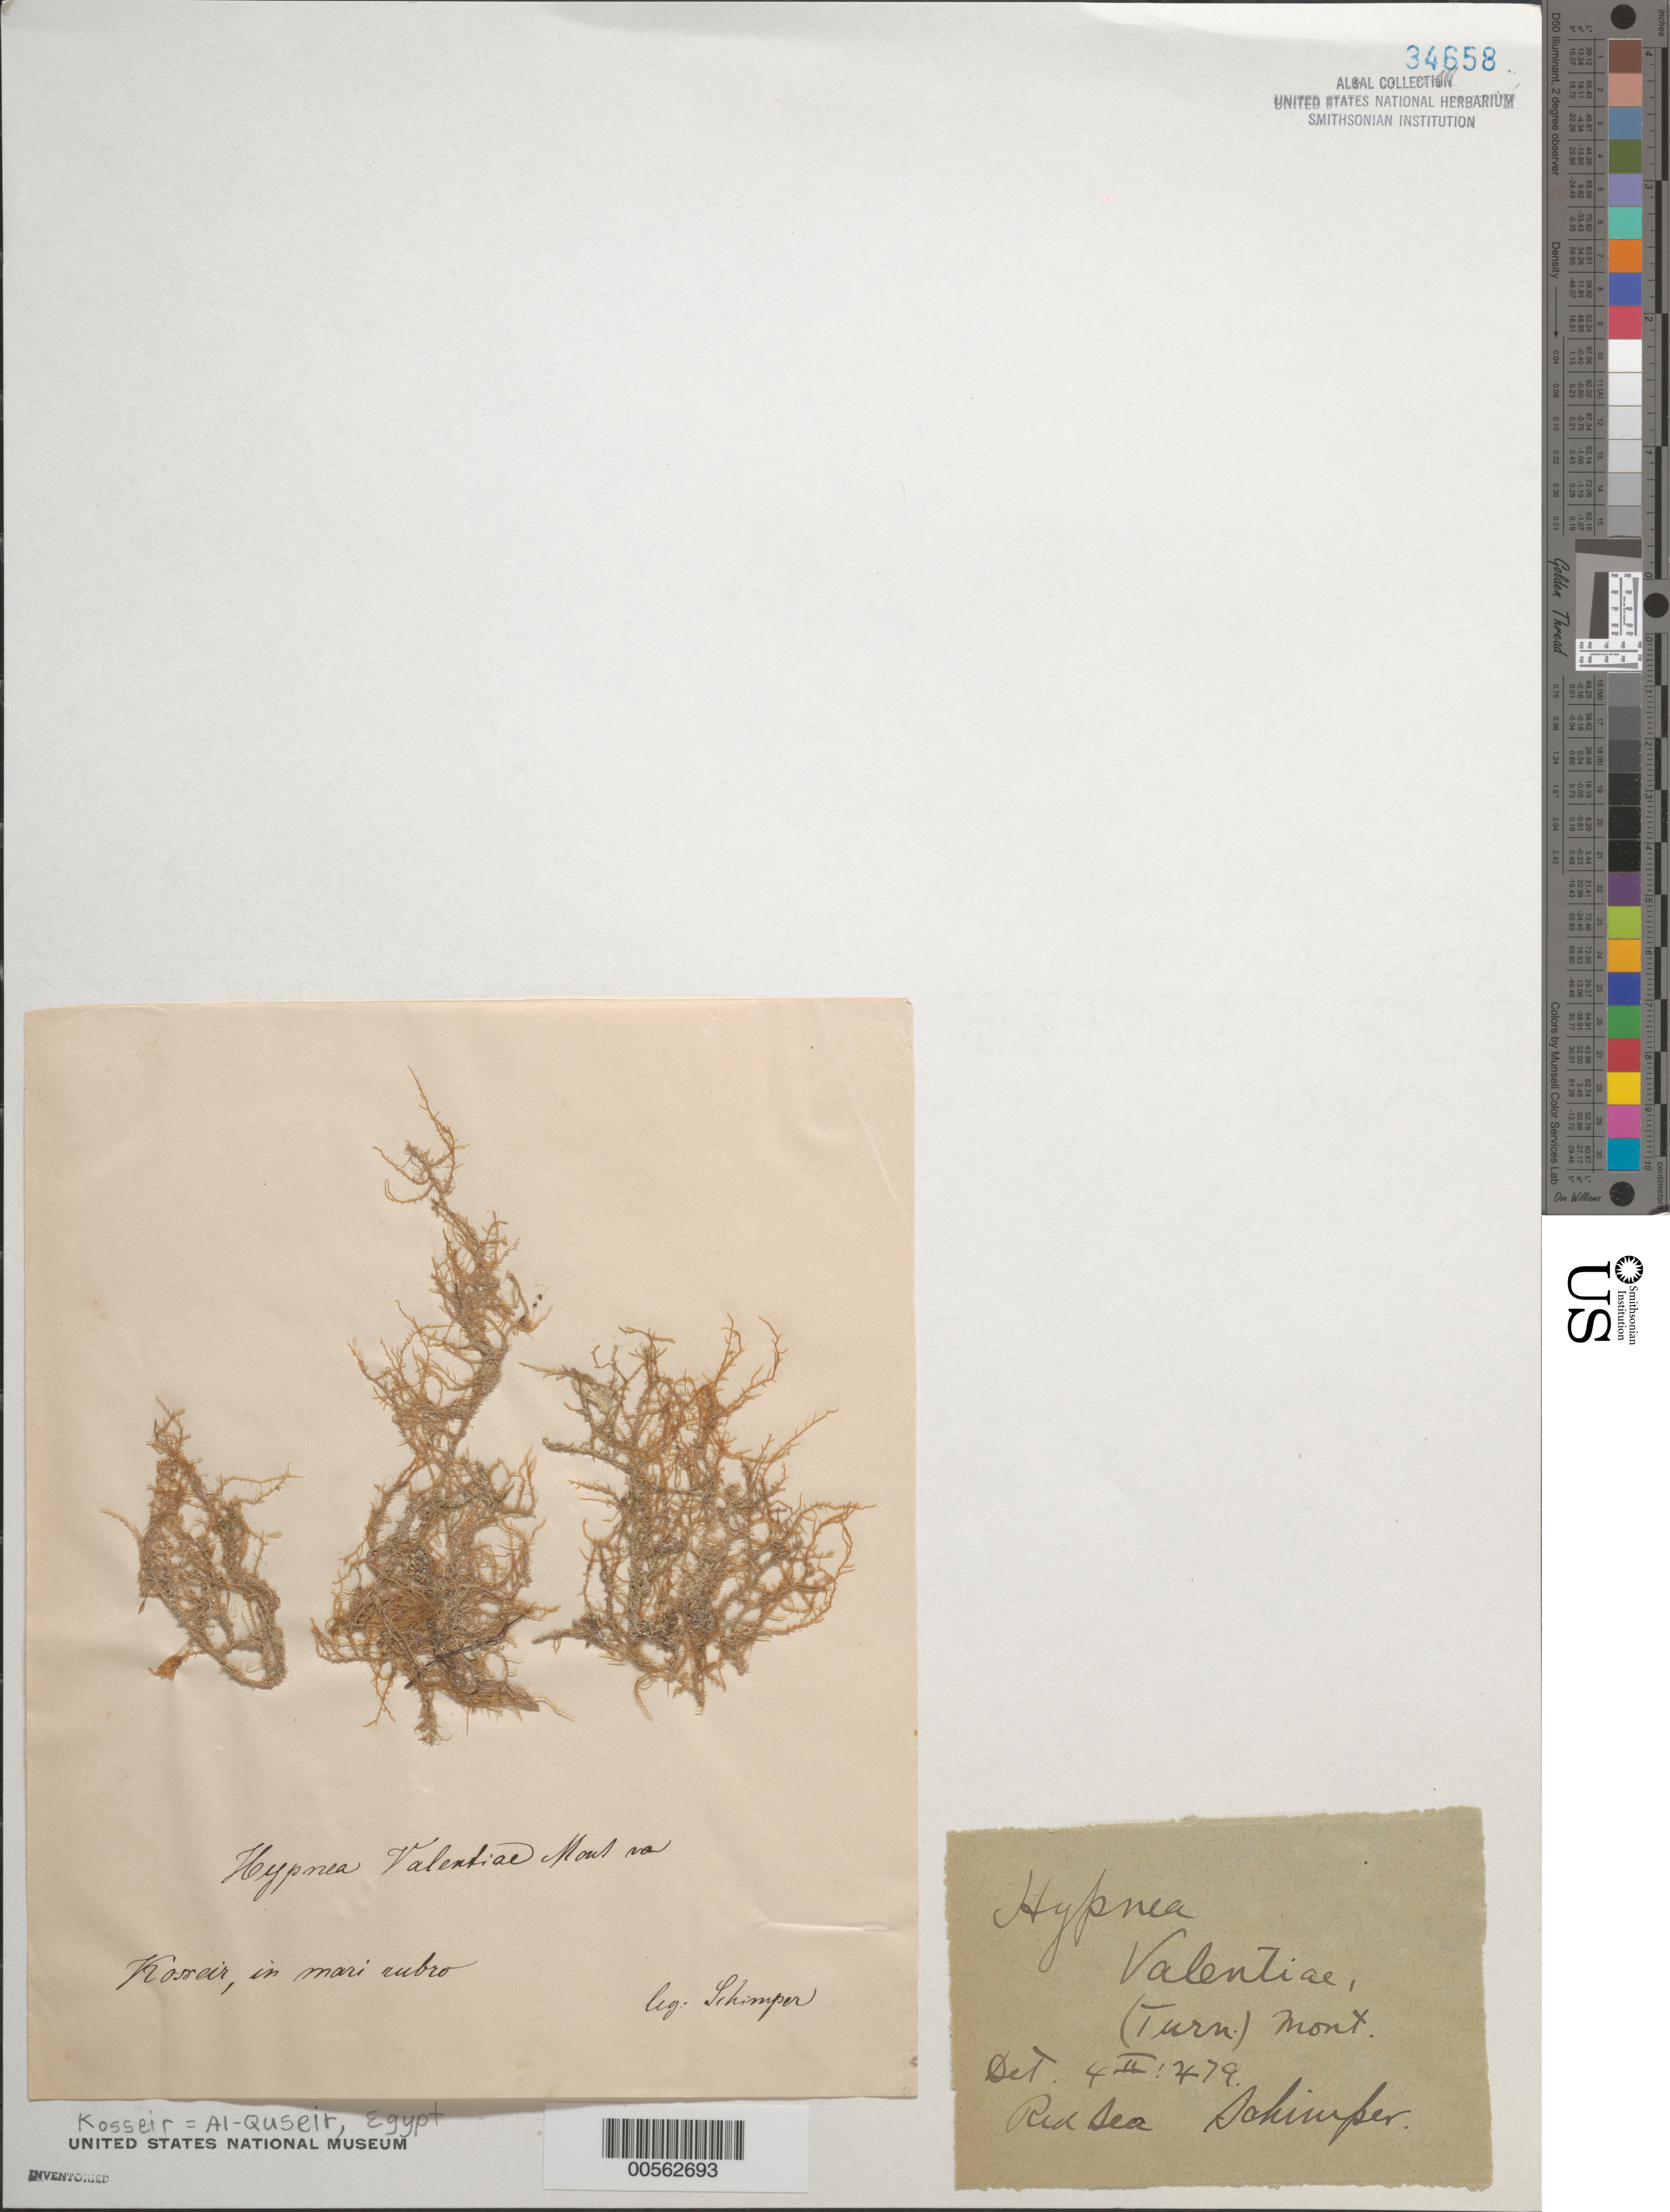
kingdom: Plantae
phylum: Rhodophyta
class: Florideophyceae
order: Gigartinales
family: Cystocloniaceae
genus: Hypnea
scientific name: Hypnea valentiae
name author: (Turner) Mont.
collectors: W. Schimper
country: Egypt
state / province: Al Bahr al Ahmar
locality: Al-Quseir (Kosseir), Red Sea (Mare Rube)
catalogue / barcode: US 34658